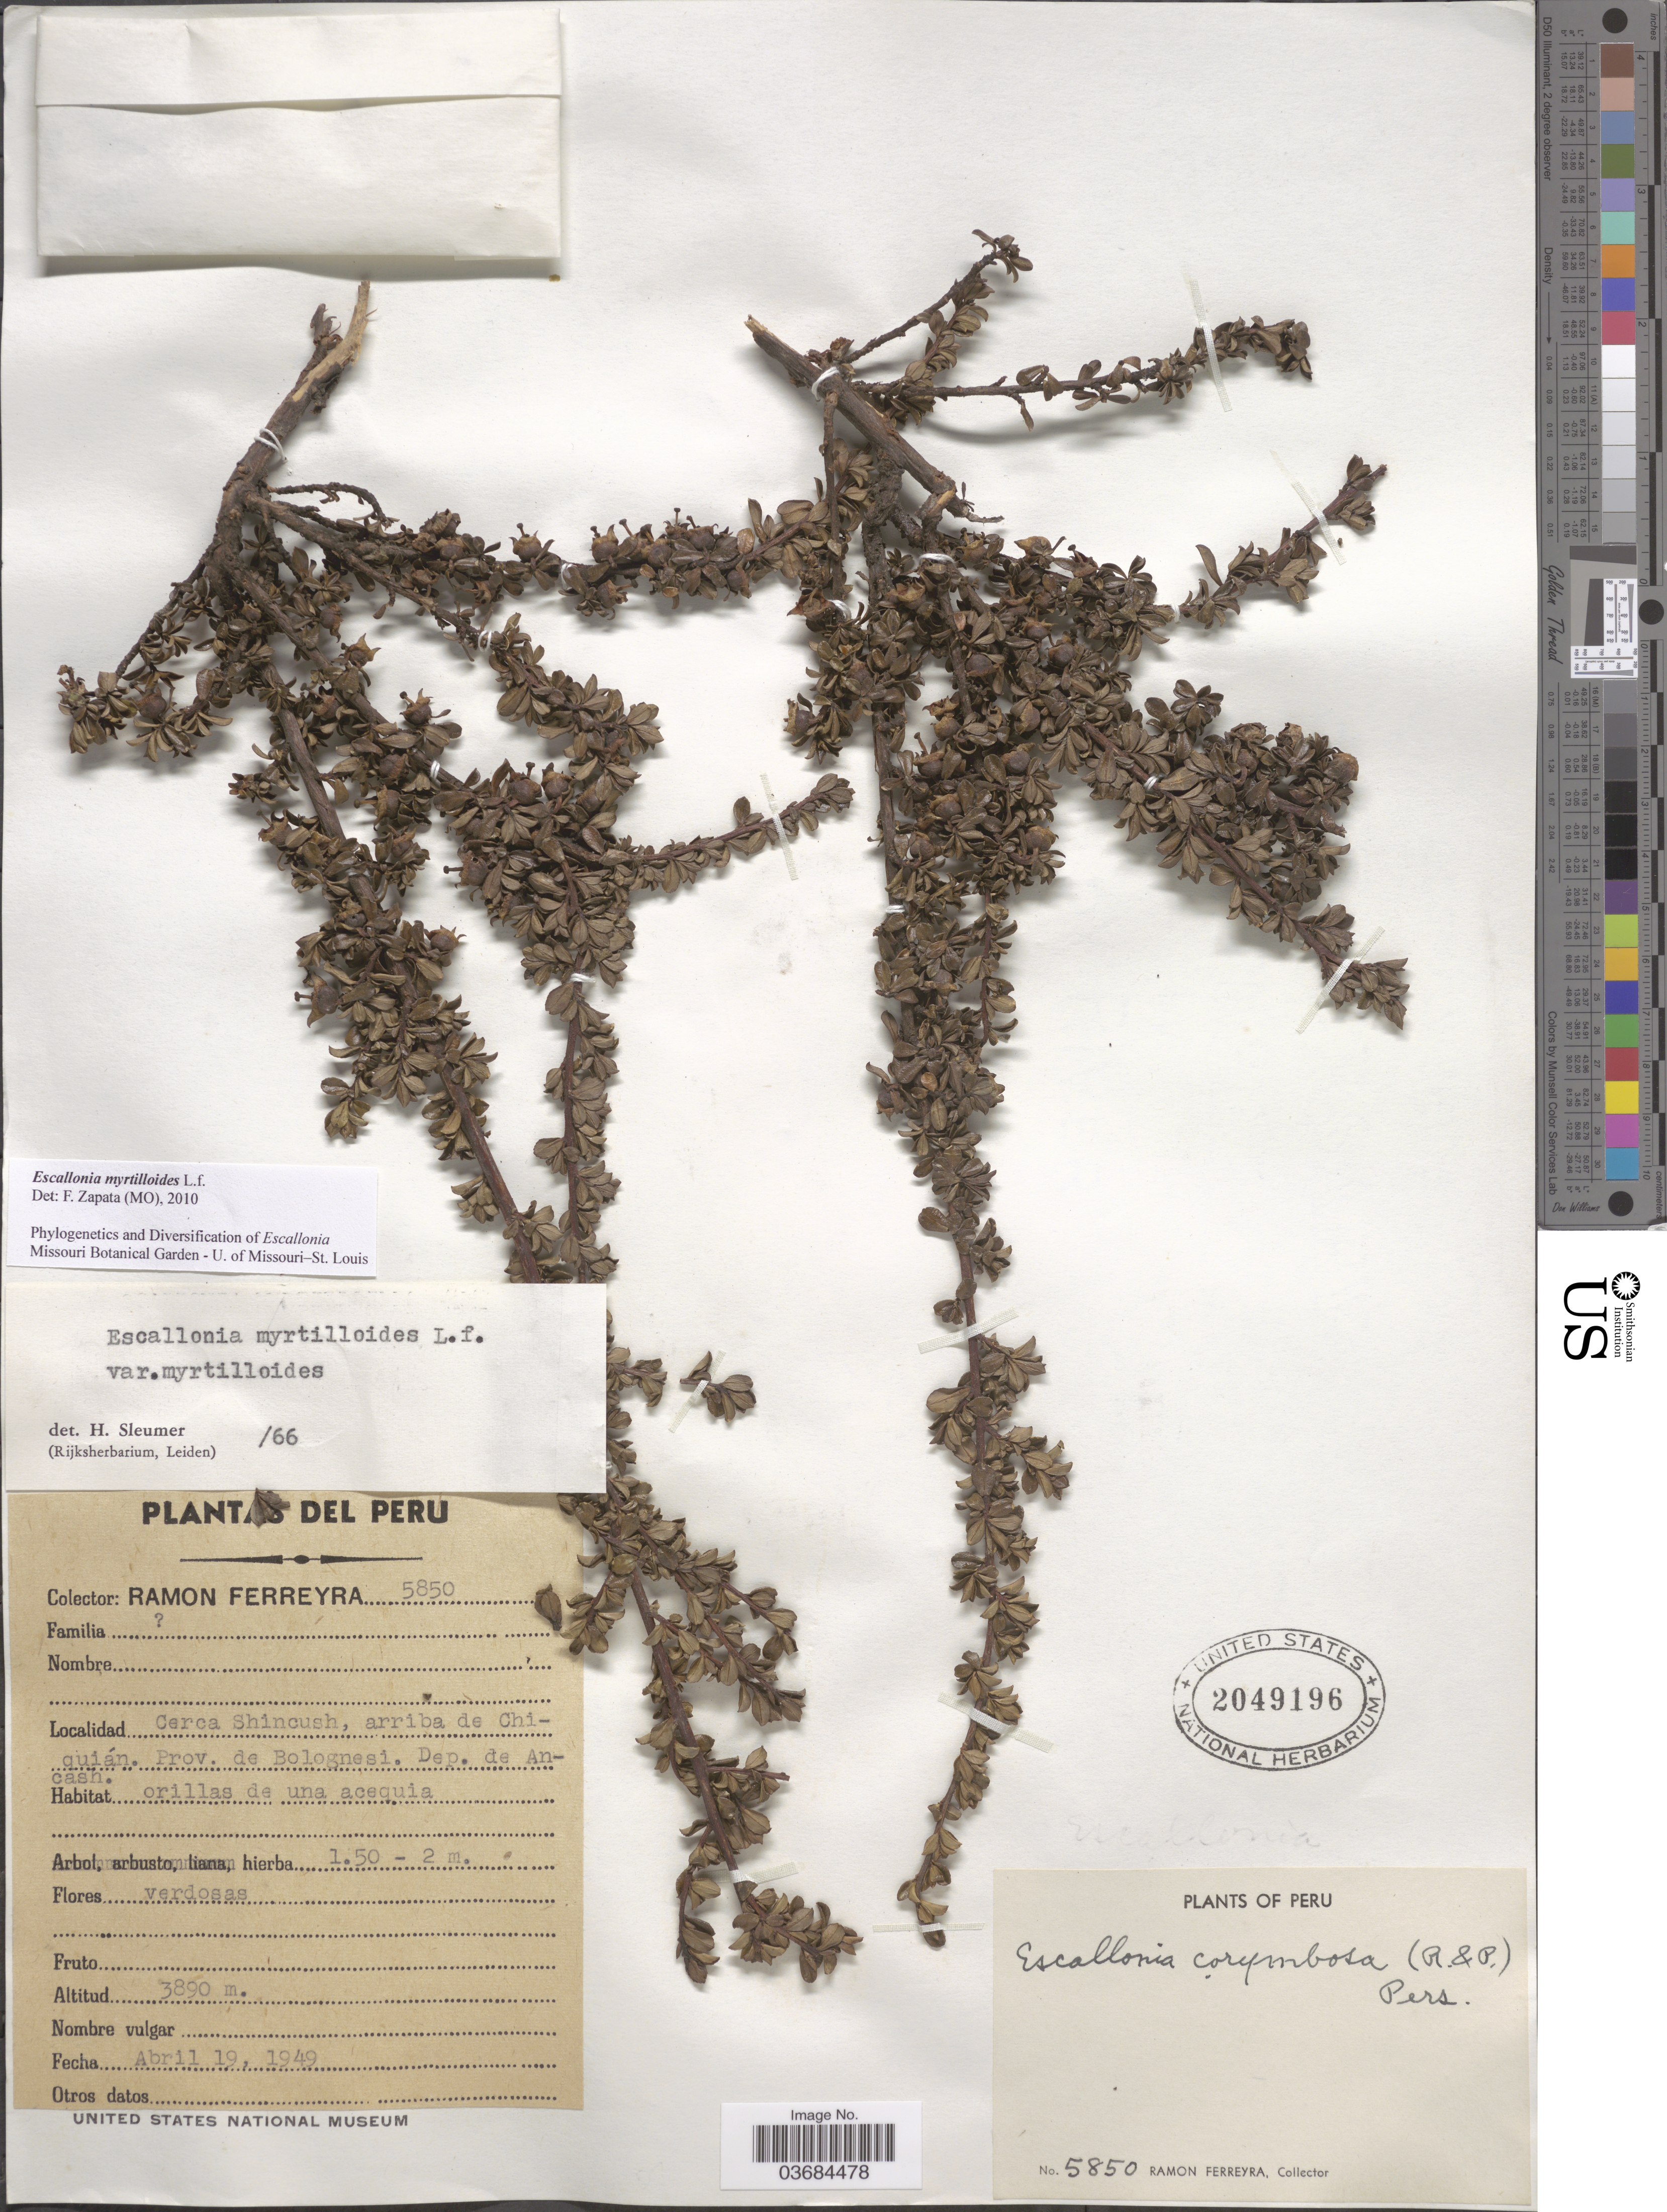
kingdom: Plantae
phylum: Tracheophyta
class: Magnoliopsida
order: Escalloniales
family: Escalloniaceae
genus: Escallonia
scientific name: Escallonia myrtilloides var. myrtilloides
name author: L. f.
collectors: R. A. Ferreyra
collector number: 5850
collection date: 1949-04-19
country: Peru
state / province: Ancash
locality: Cerca Shincush, arriba de Chiquián. Prov. de Bolognesi. Dep. de Ancash.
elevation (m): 3890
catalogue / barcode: US 2049196